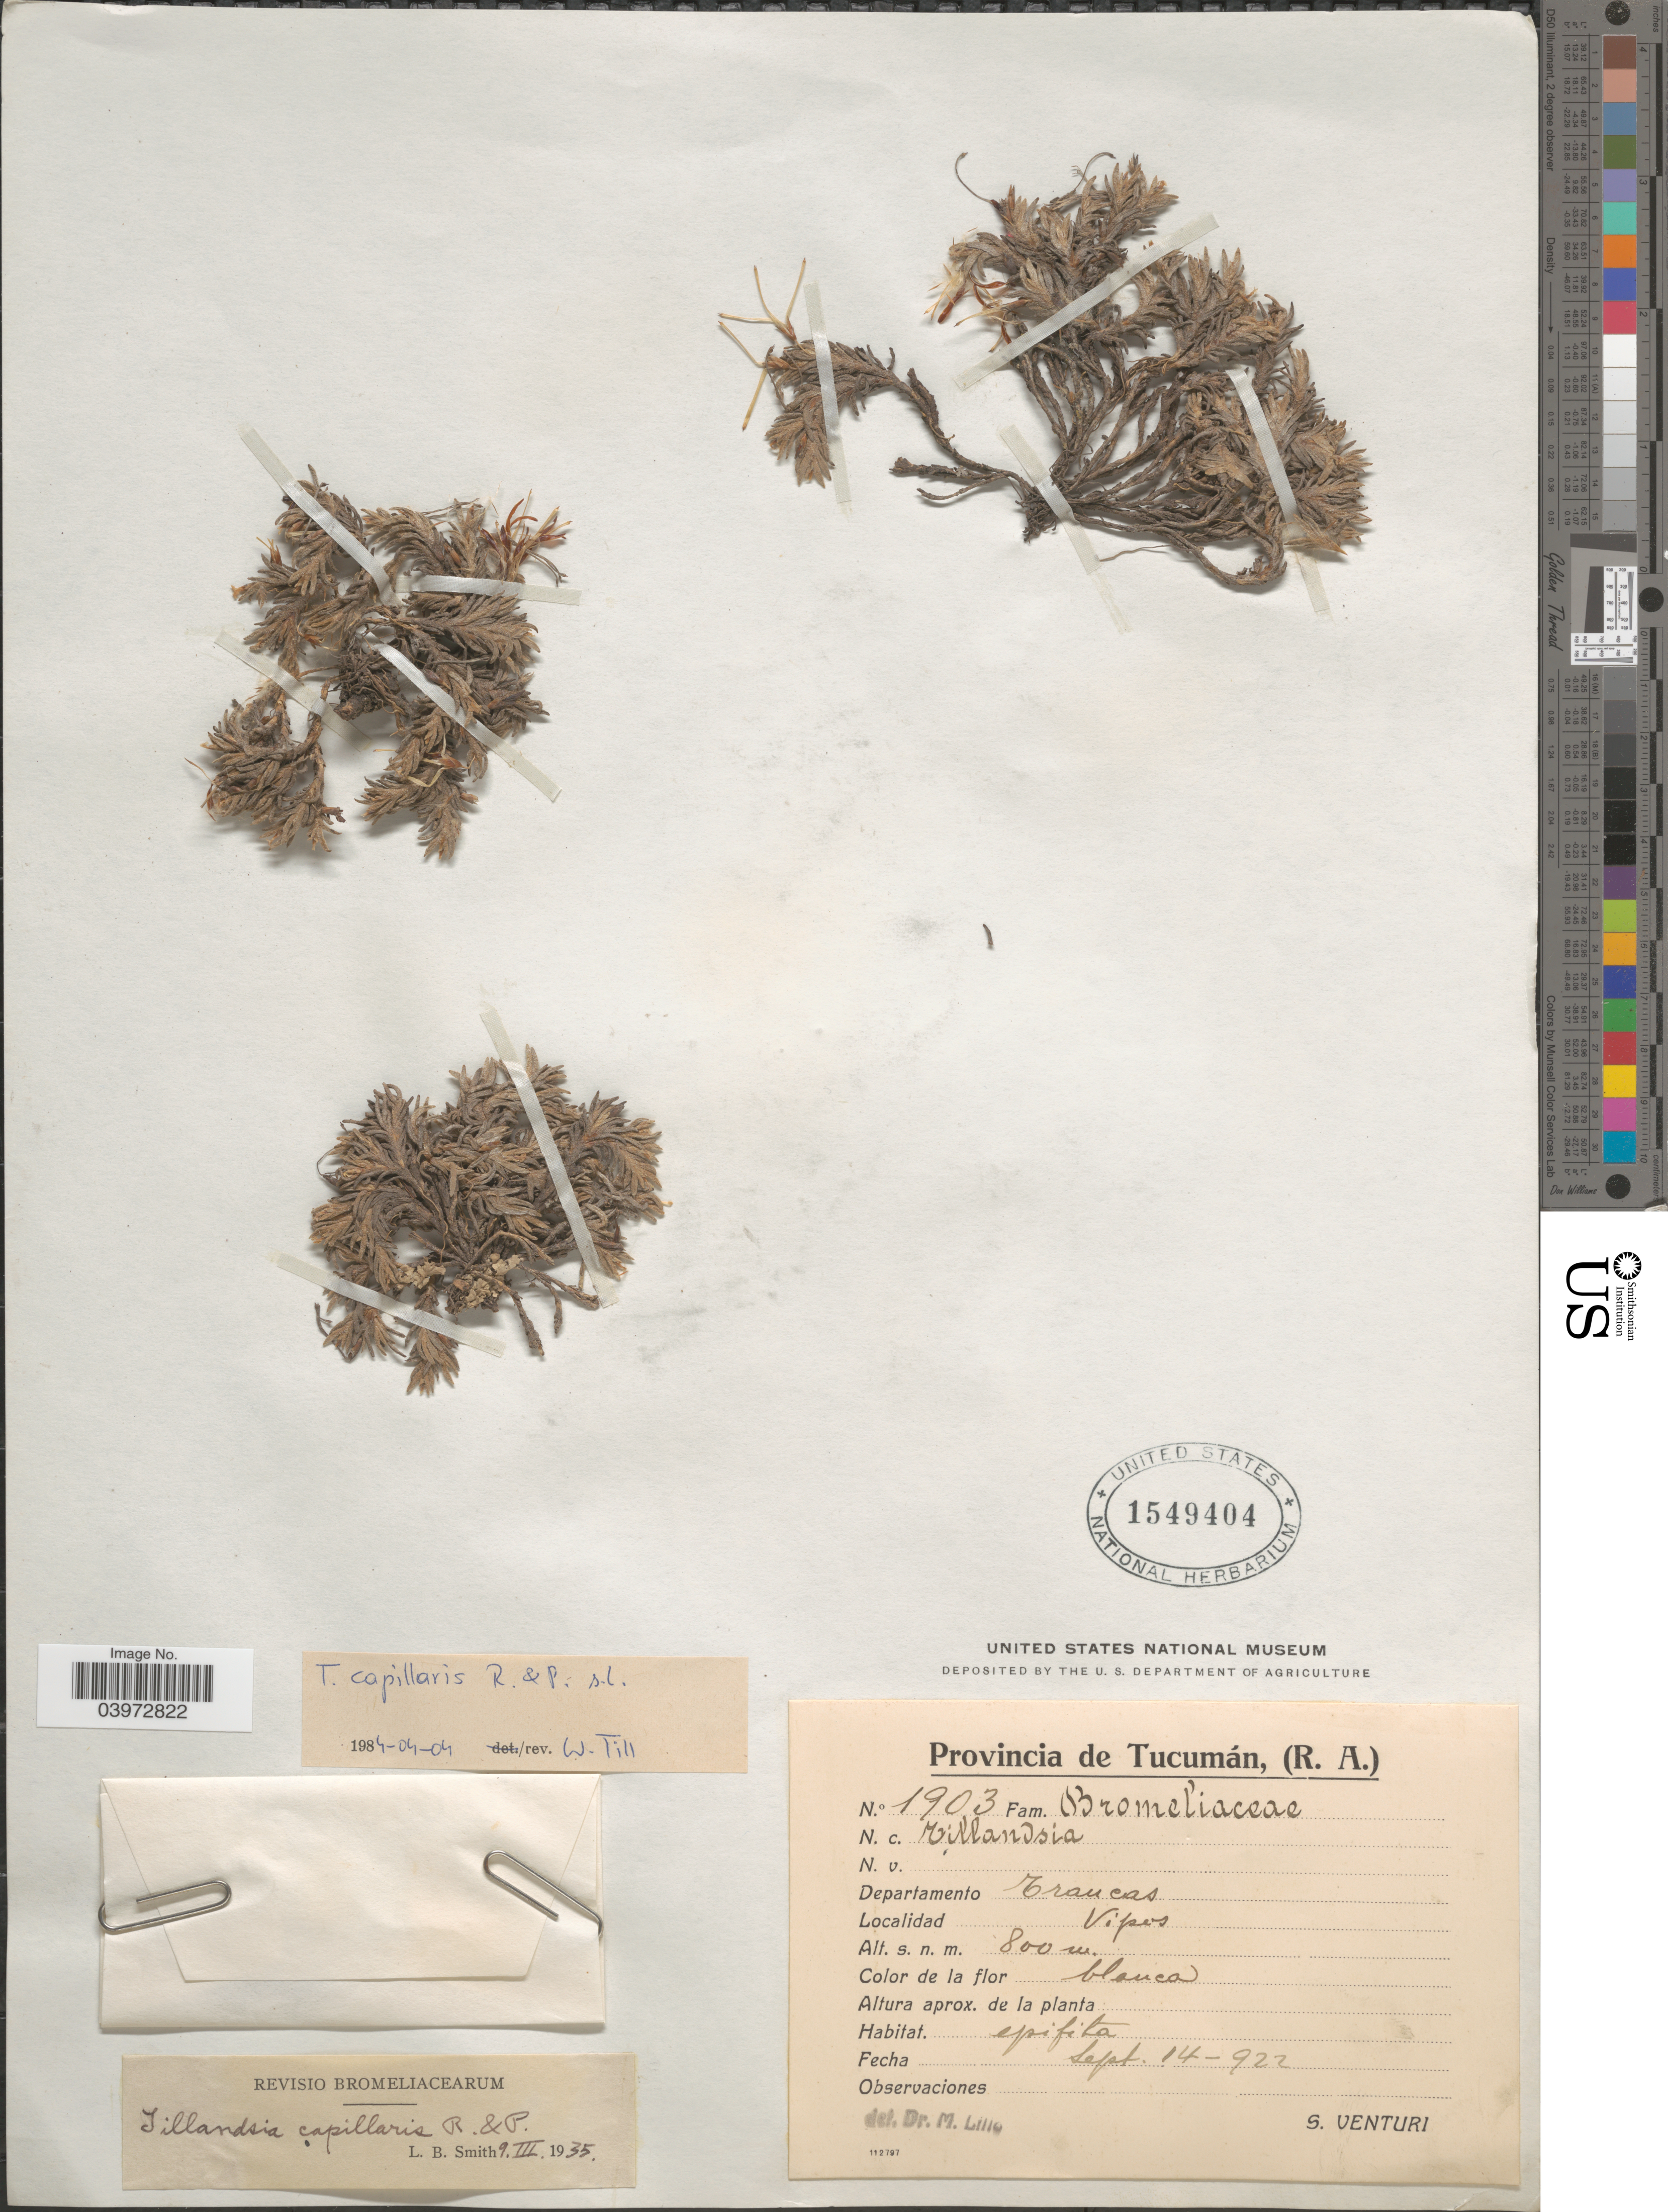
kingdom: Plantae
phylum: Tracheophyta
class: Liliopsida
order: Poales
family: Bromeliaceae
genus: Tillandsia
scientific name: Tillandsia capillaris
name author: Ruiz & Pav.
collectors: S. Venturi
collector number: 1903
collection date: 1922-09-14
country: Argentina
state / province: Tucuman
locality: Departamento Trancas. Vipos.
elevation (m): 800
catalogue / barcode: US 1549404